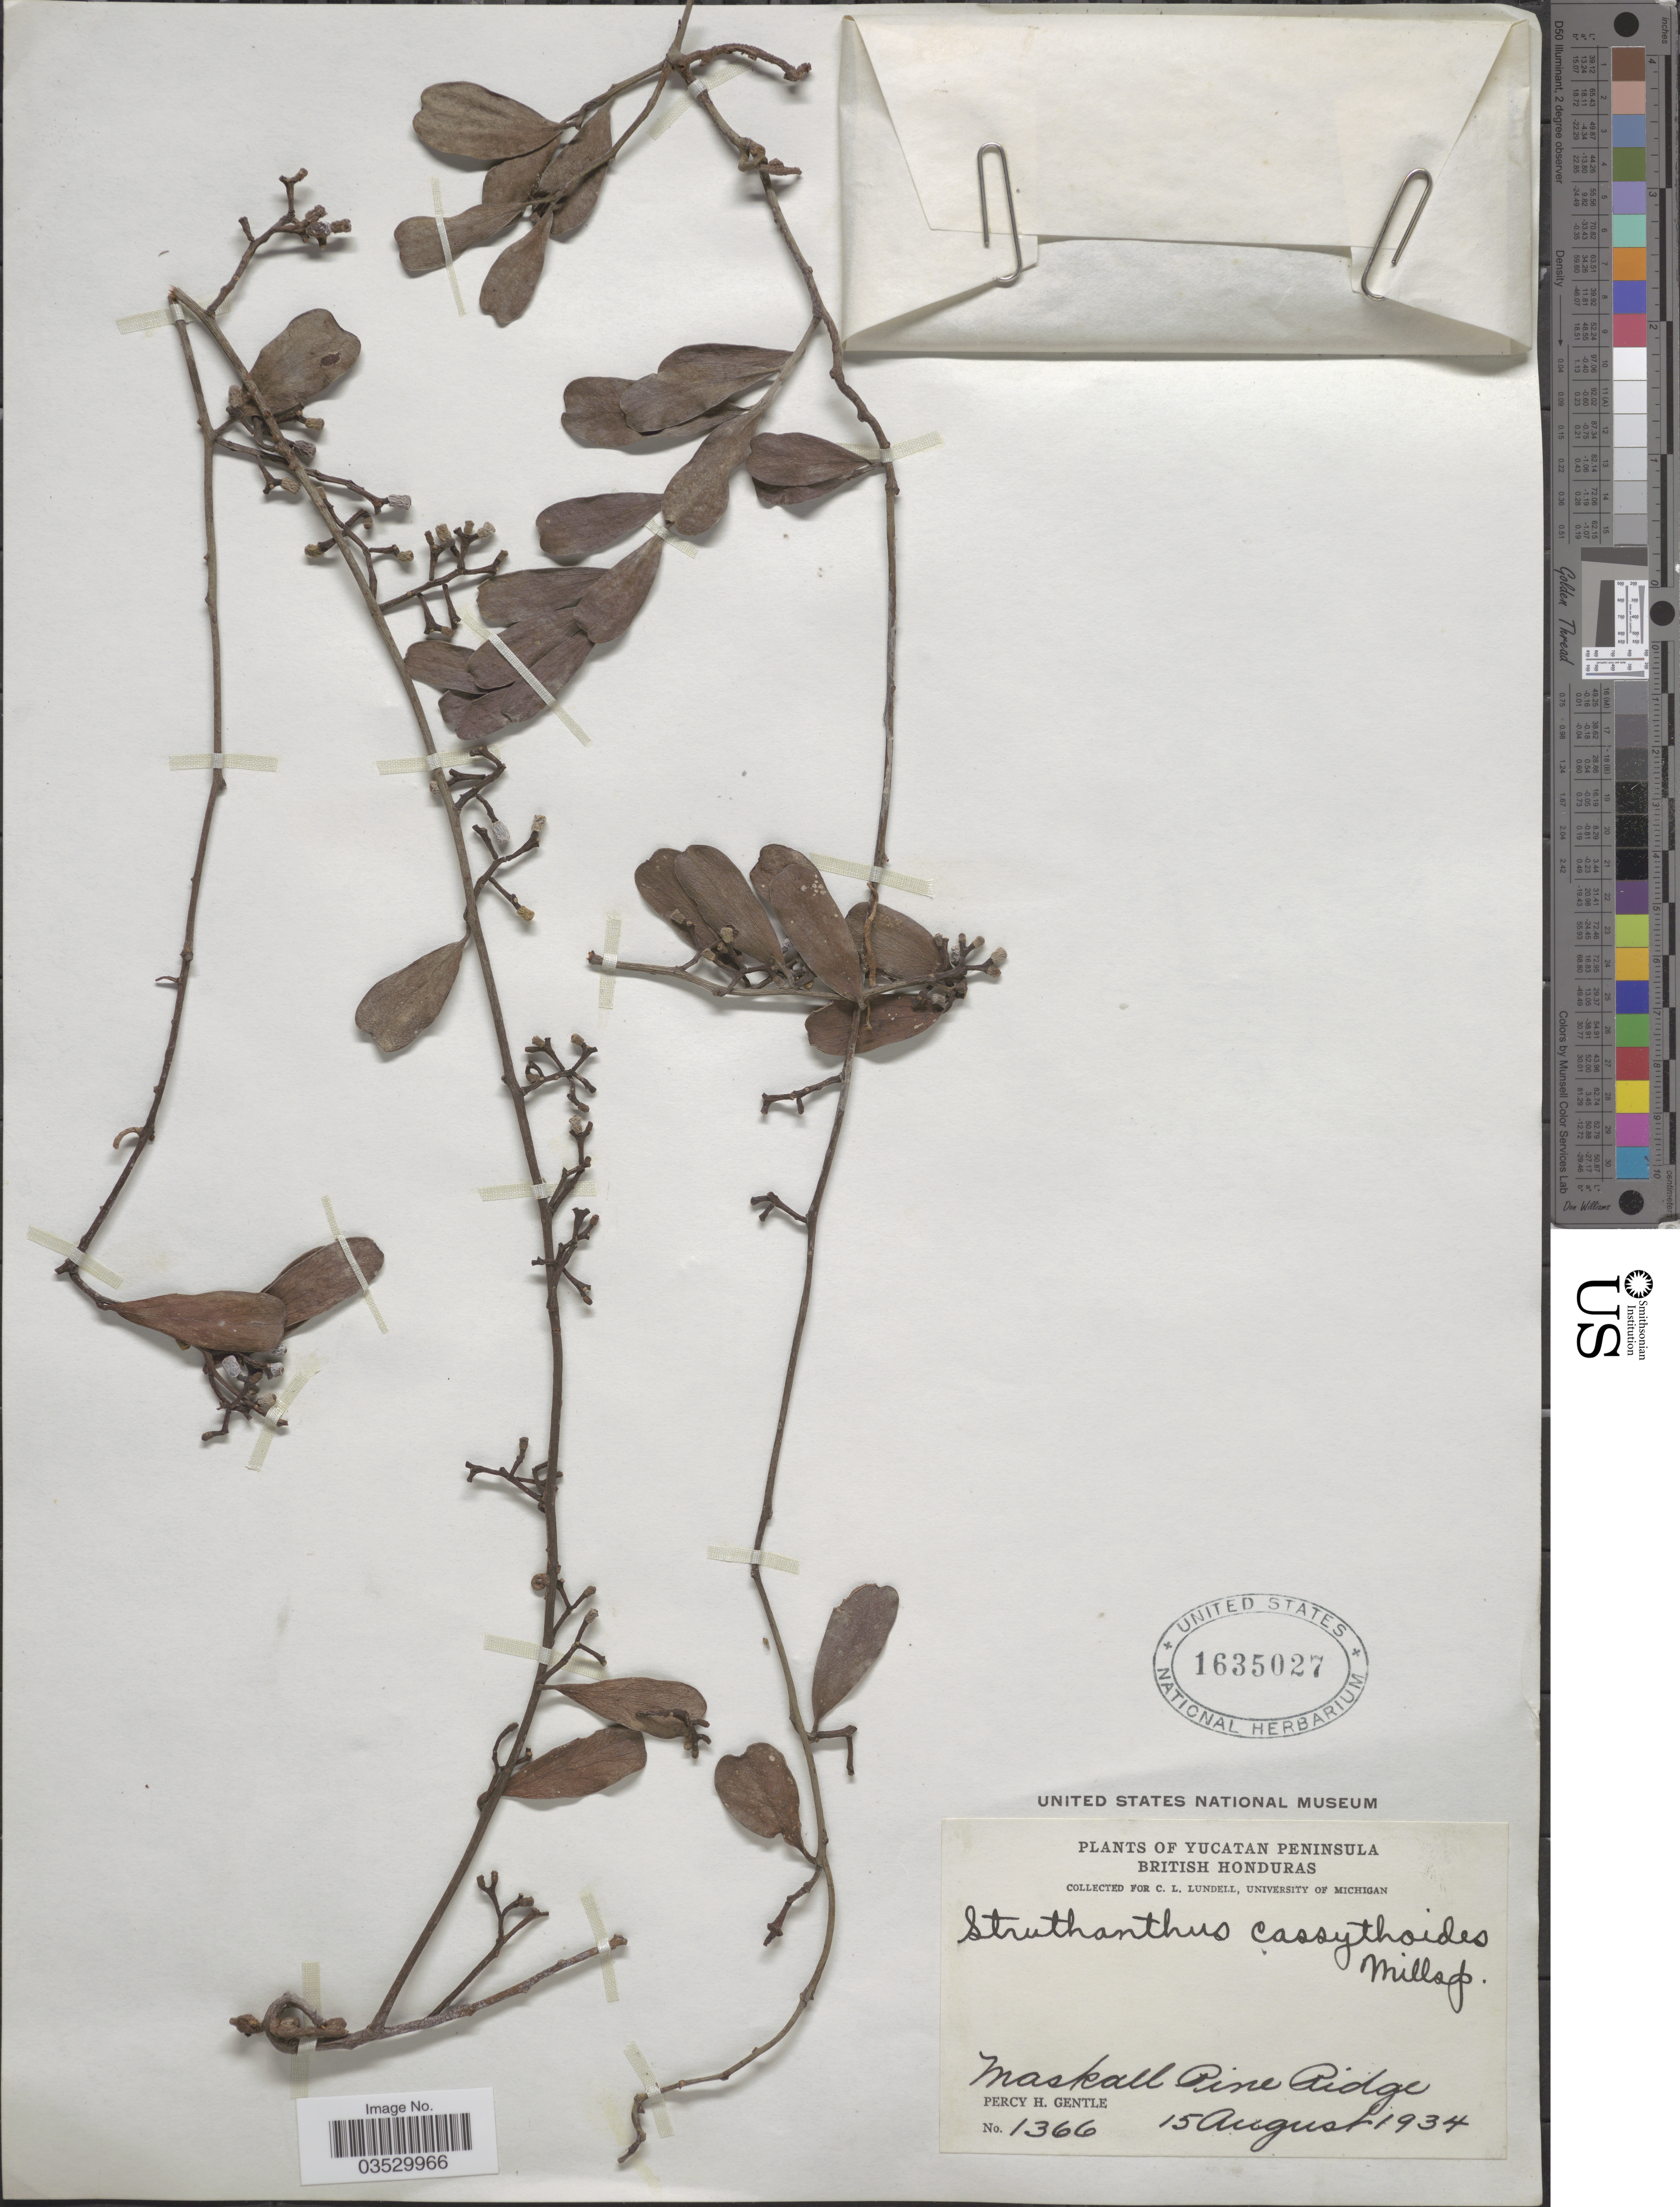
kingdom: Plantae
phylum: Tracheophyta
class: Magnoliopsida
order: Santalales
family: Loranthaceae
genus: Struthanthus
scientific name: Struthanthus cassythoides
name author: Standl.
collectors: P. H. Gentle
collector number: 1366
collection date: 1934-08-15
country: Belize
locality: Yucatan Peninsula. British Honduras. Maskall Pine Ridge.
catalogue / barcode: US 1635027